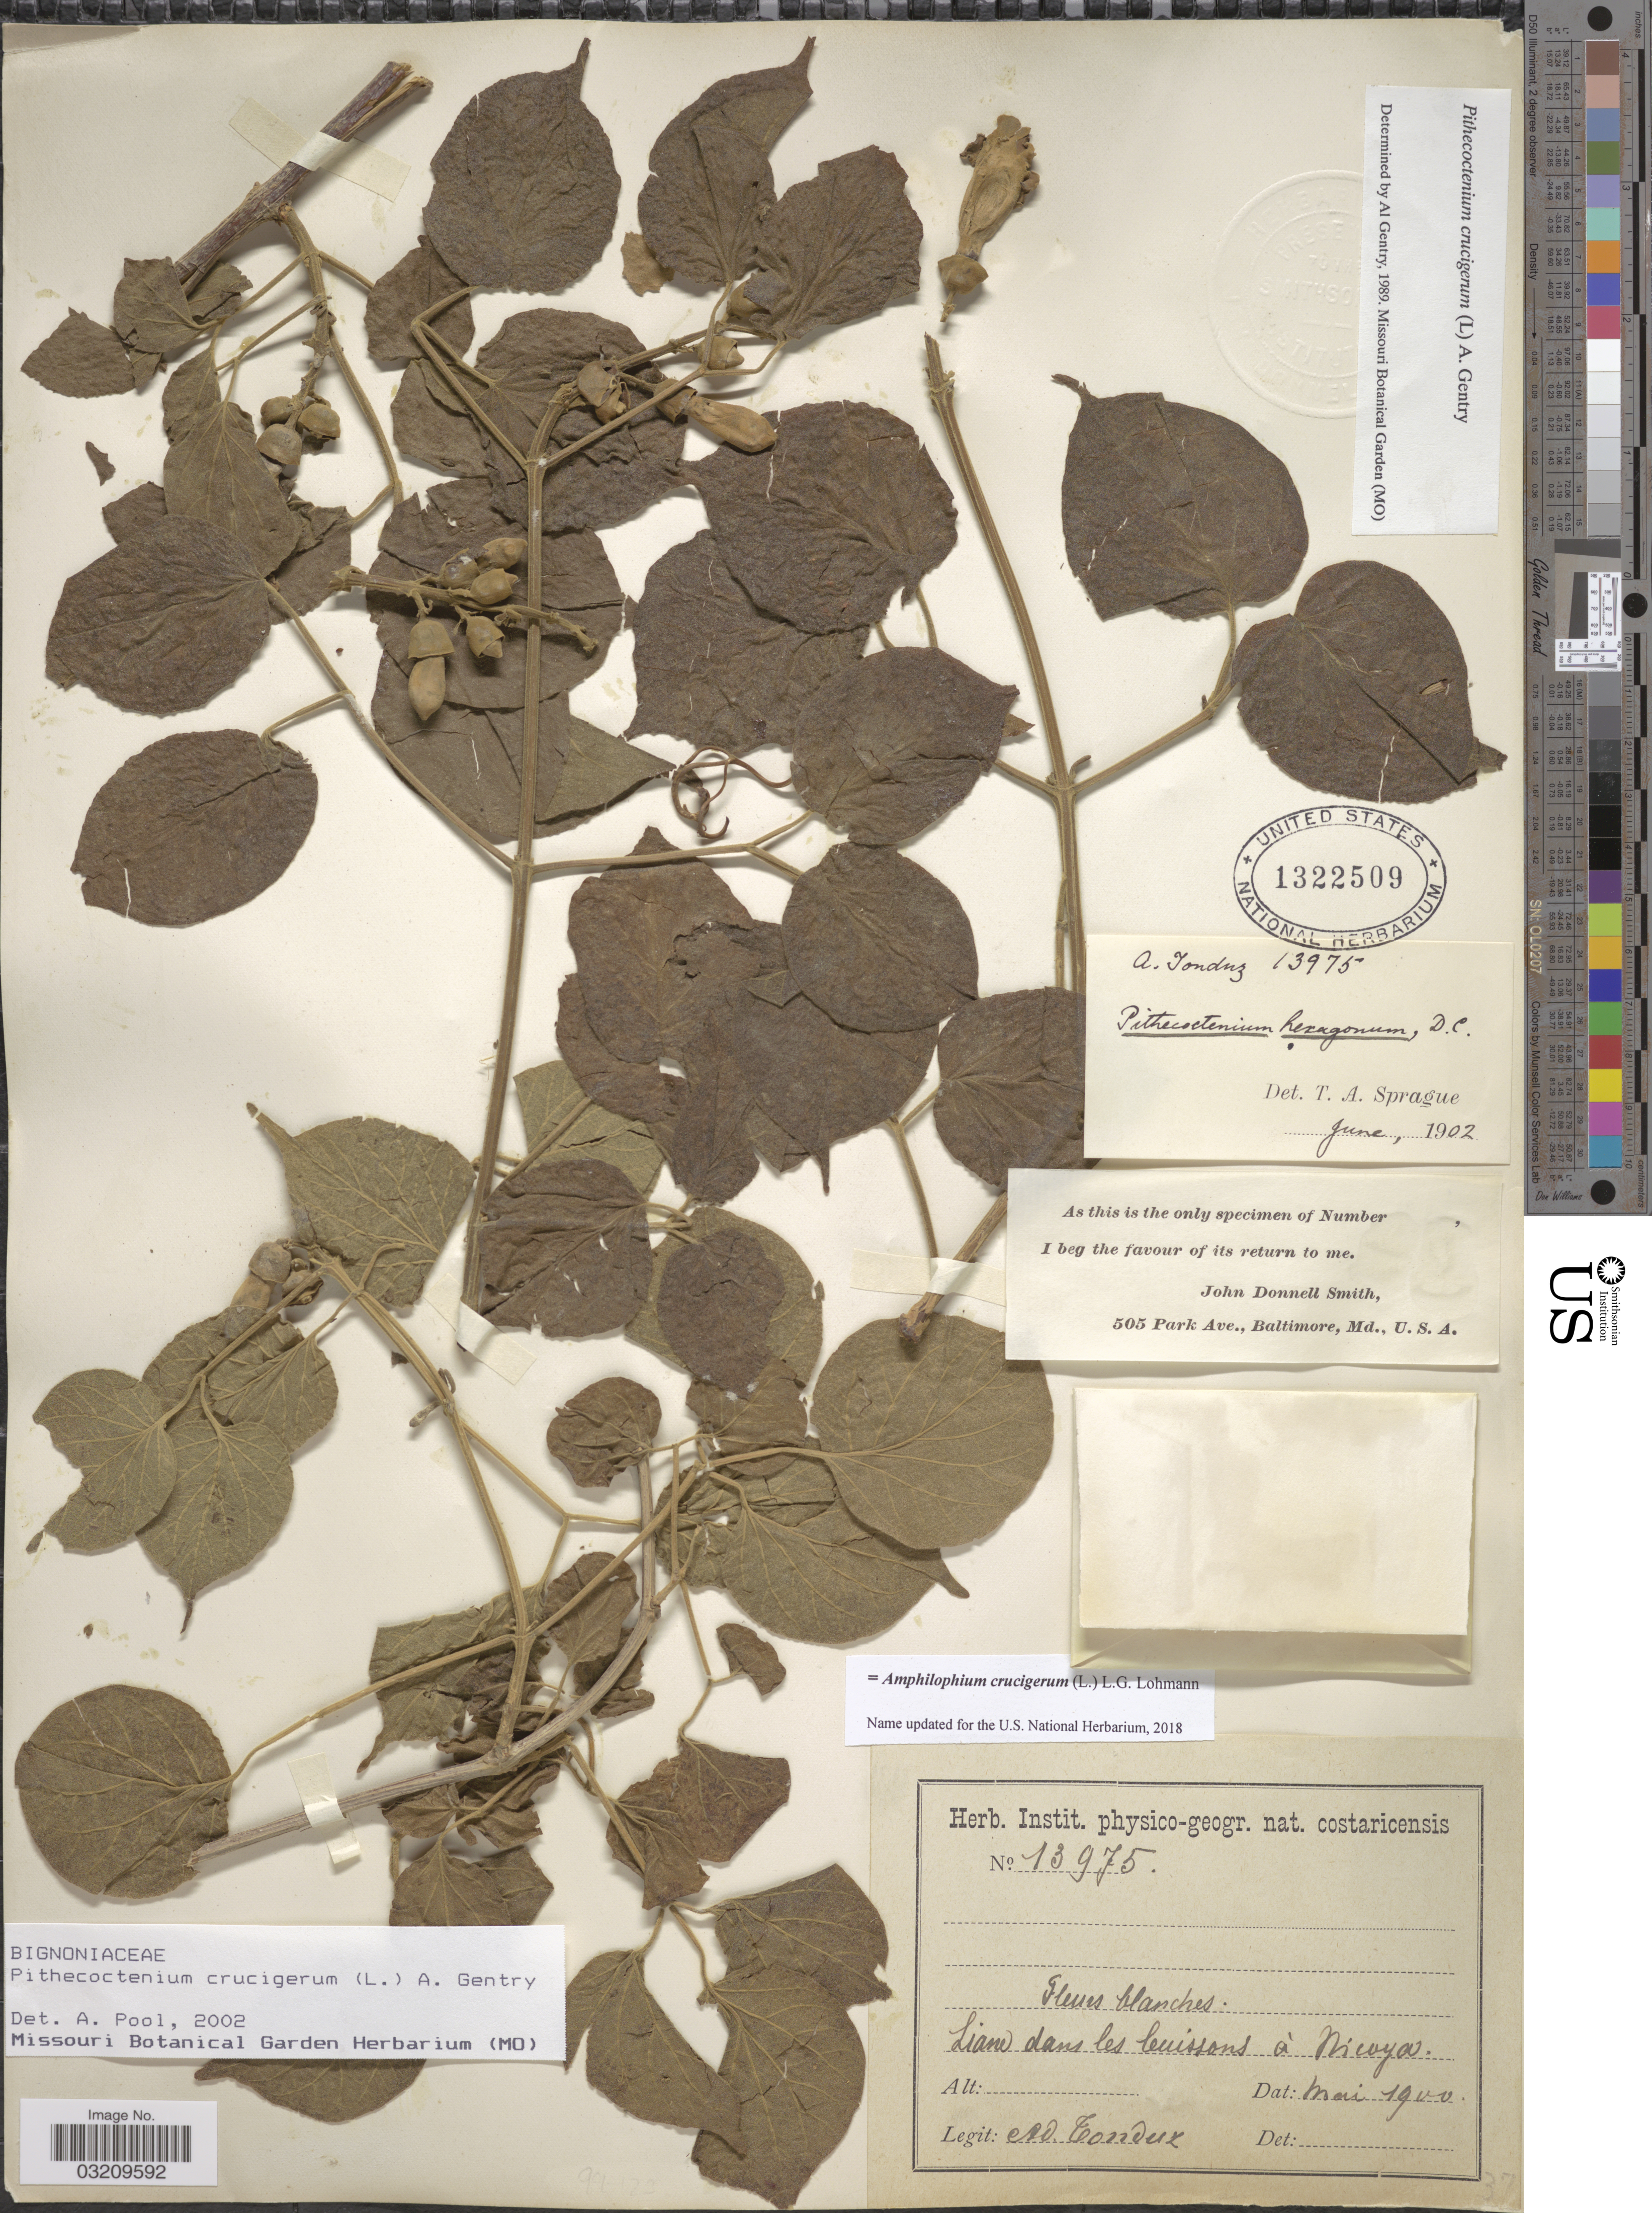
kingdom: Plantae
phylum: Tracheophyta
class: Magnoliopsida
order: Lamiales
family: Bignoniaceae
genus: Amphilophium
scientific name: Amphilophium crucigerum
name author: (L.) L.G. Lohmann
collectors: A. Tonduz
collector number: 13975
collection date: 1900-05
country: Costa Rica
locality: Liane dans les buissons á Nicoya.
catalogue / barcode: US 1322509